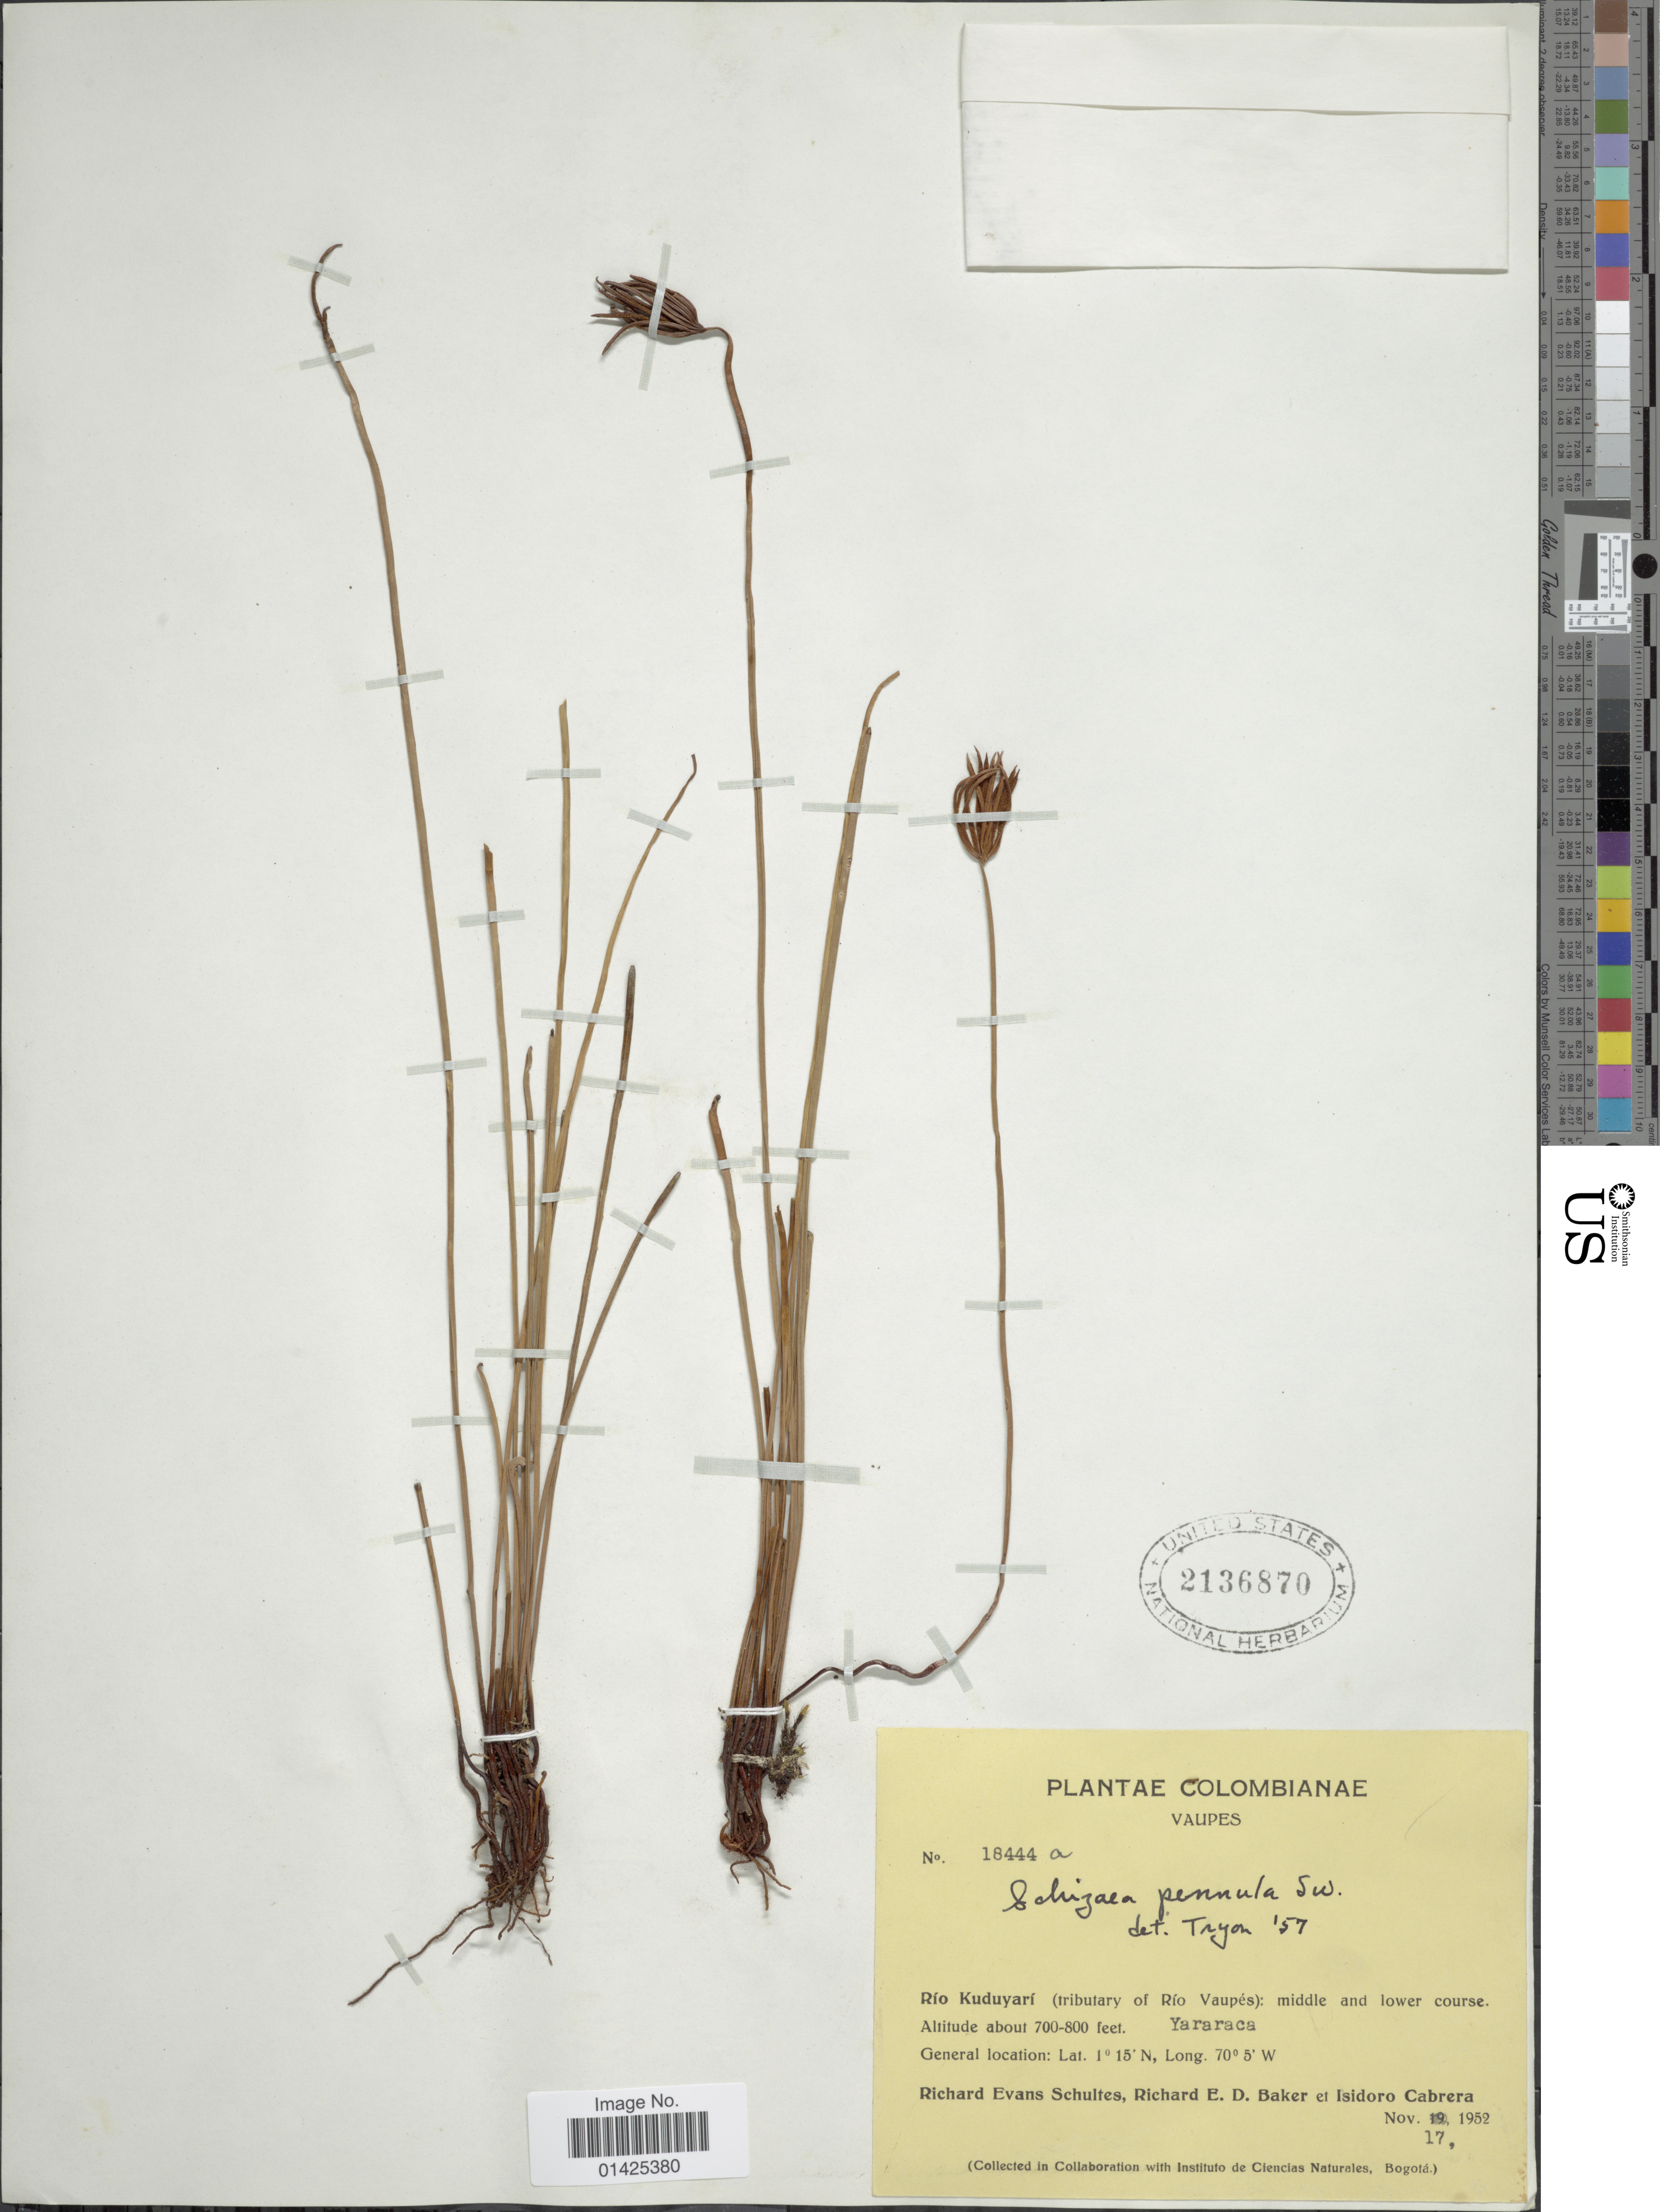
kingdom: Plantae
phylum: Tracheophyta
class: Polypodiopsida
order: Schizaeales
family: Schizaeaceae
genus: Actinostachys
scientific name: Actinostachys pennula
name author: (Sw.) Hook.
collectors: R. E. Schultes, R. E. D. Baker & I. Cabrera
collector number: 18444a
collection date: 1952-11-17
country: Colombia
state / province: Vaupés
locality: Rio Kuduyari (tributary of Rio Vaupés): middle and lower course. Yararaca.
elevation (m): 213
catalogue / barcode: US 2136870